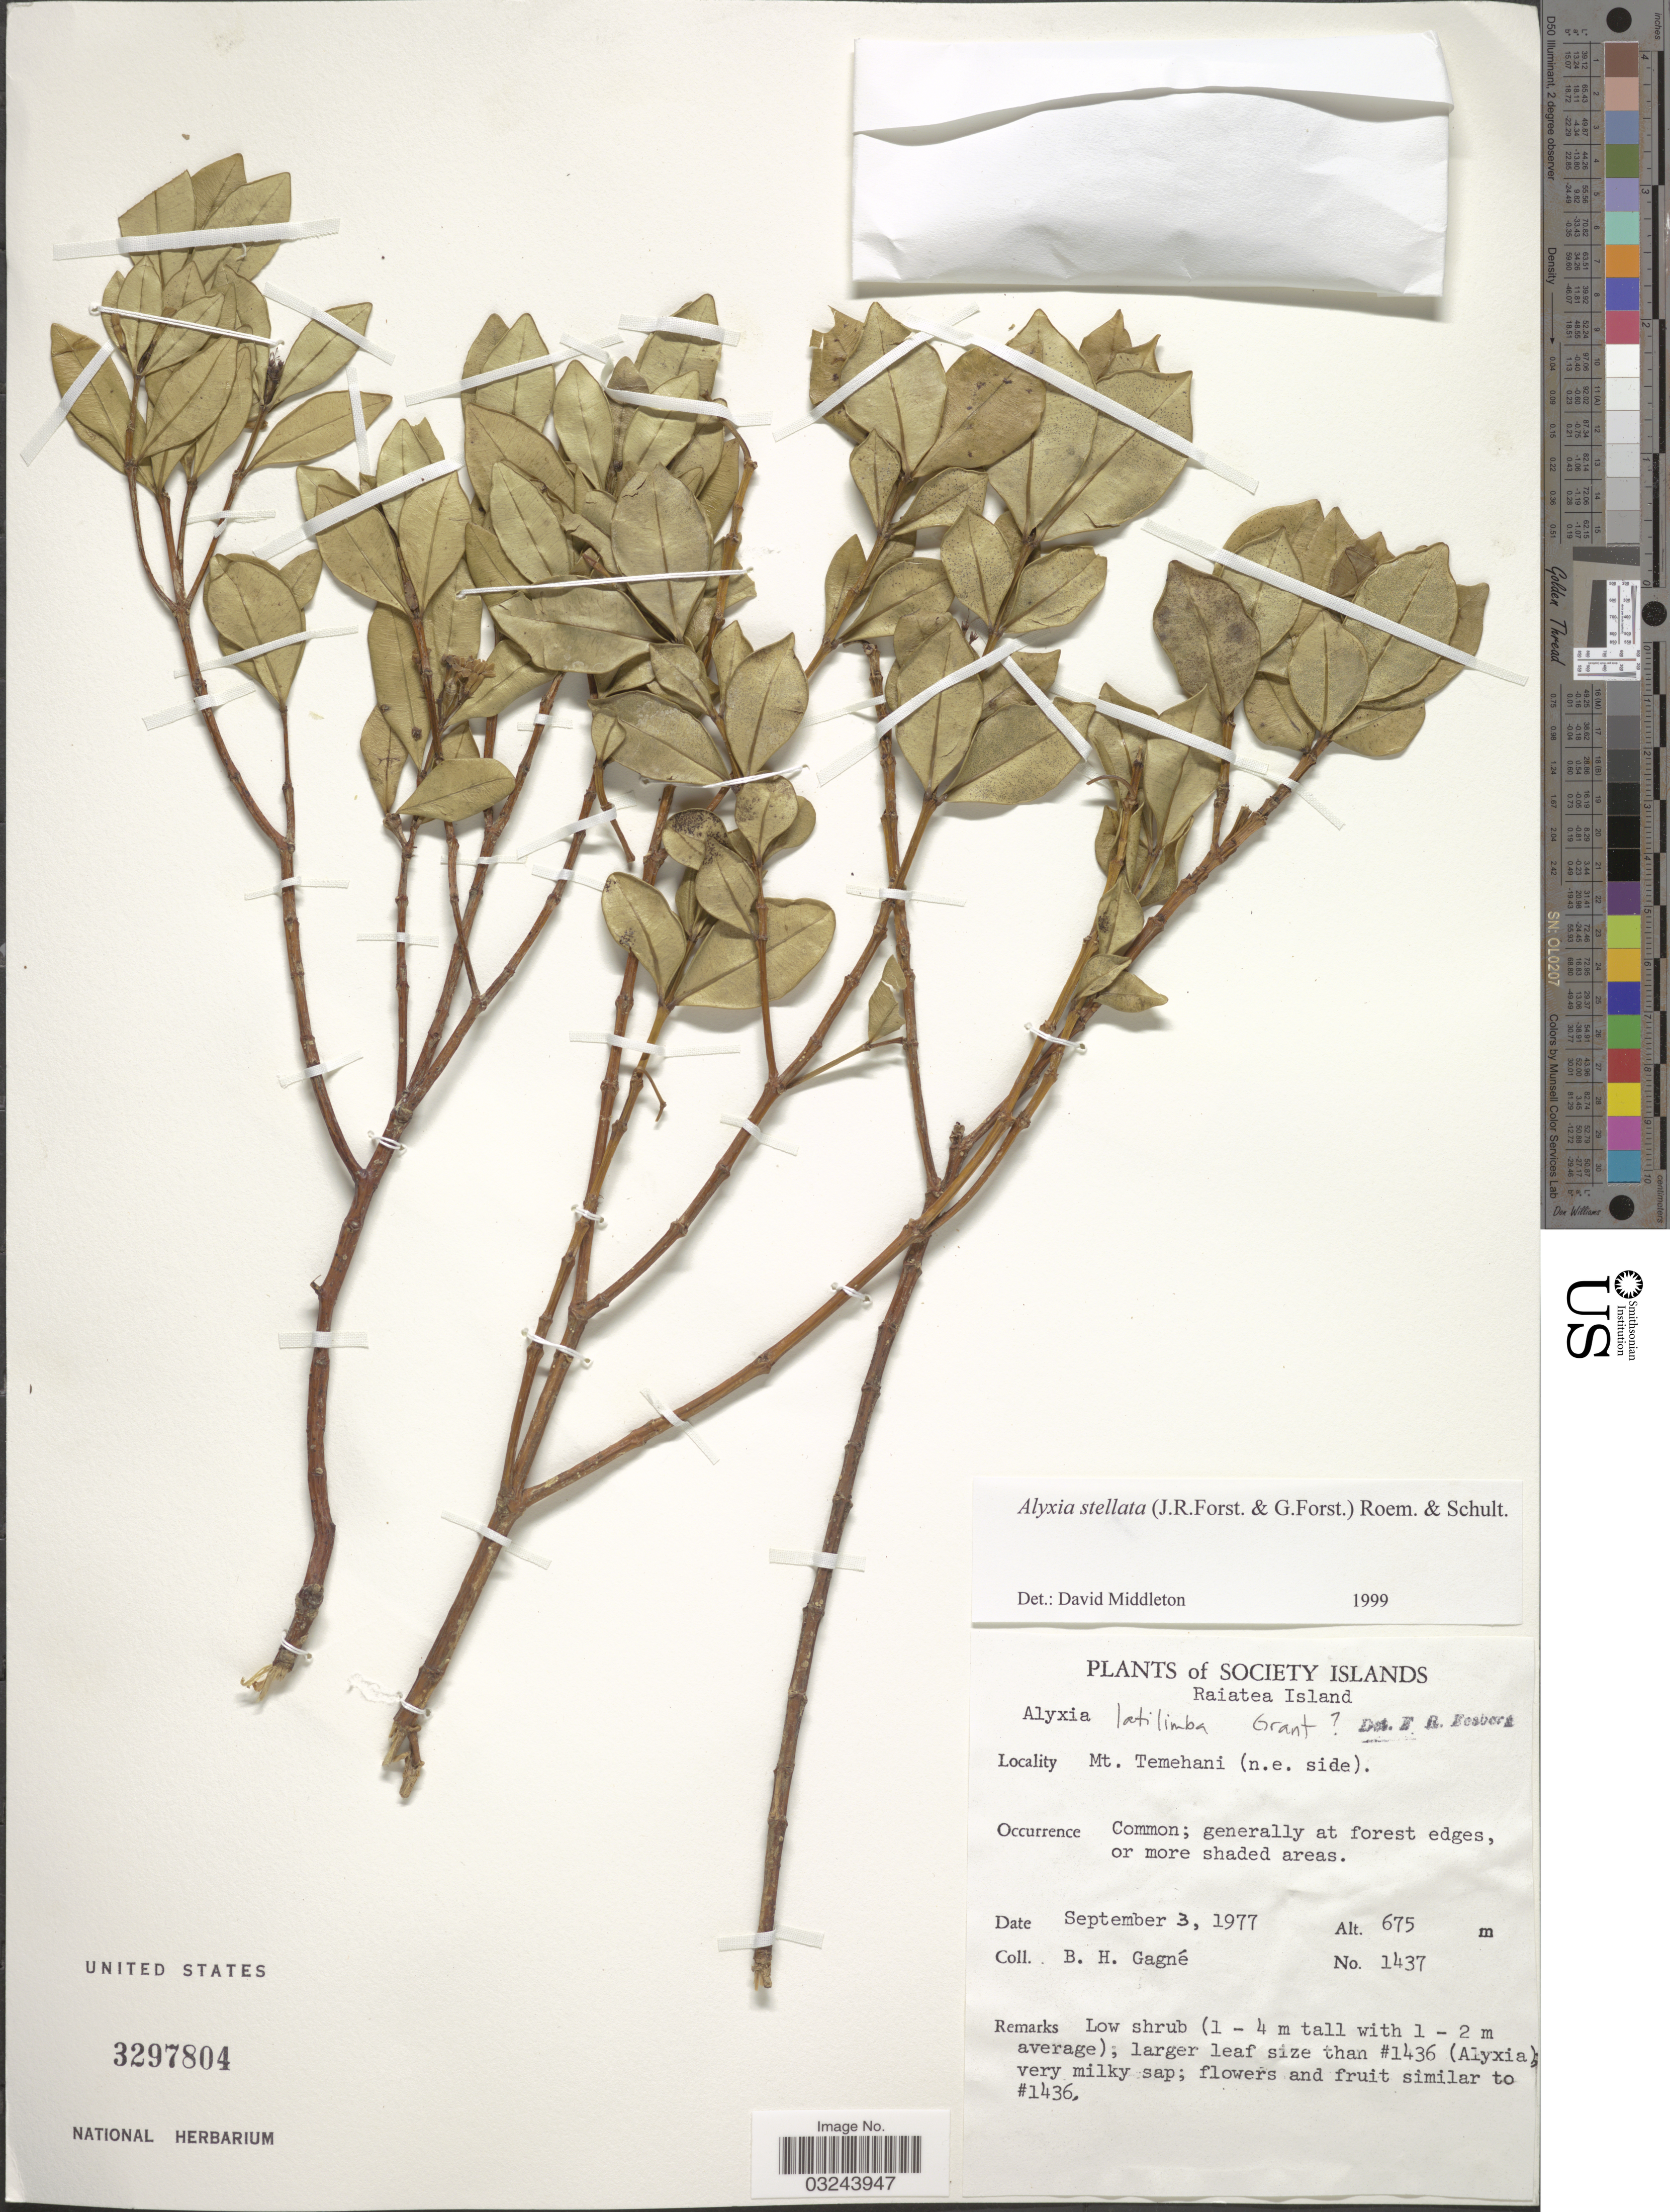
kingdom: Plantae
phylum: Tracheophyta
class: Magnoliopsida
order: Gentianales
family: Apocynaceae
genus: Alyxia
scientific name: Alyxia stellata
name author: (J.R. Forst. & G. Forst.) Roem. & Schult.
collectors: B. H. Gagné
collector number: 1437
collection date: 1977-09-03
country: French Polynesia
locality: Society Islands. Raiatea Island. Mt. Temehani (n.e. side).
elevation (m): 675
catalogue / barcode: US 3297804